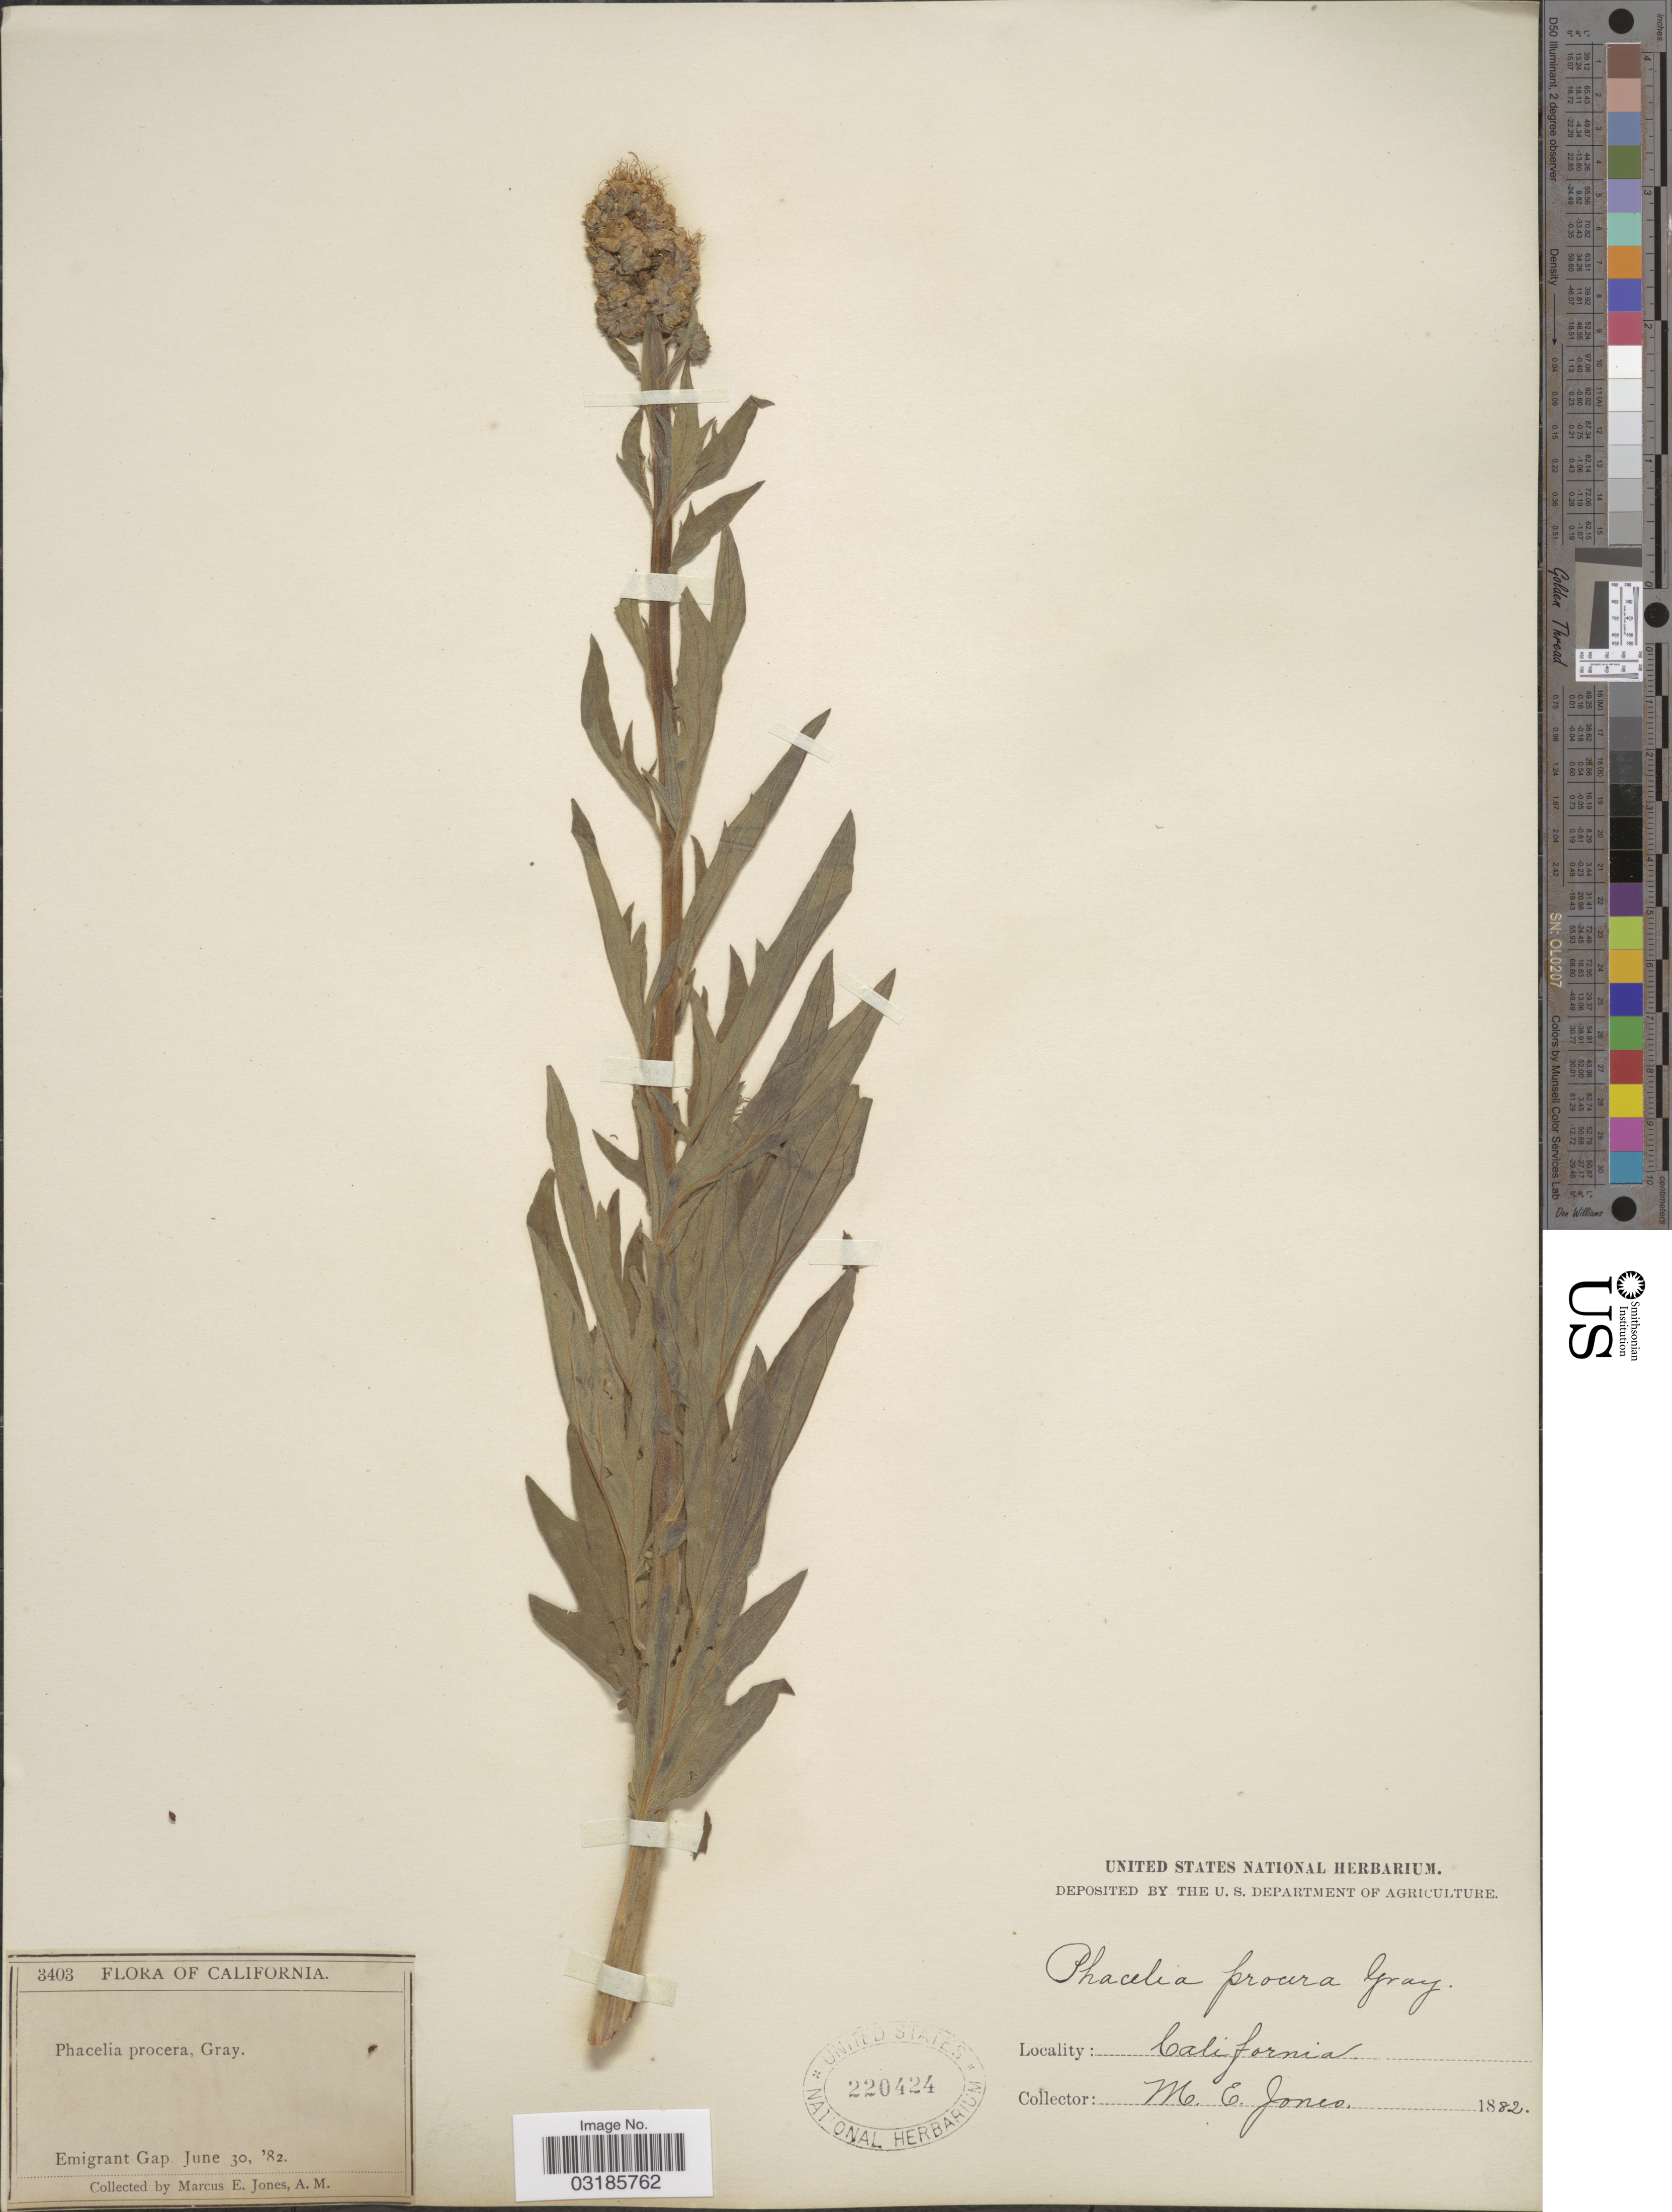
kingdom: Plantae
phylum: Tracheophyta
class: Magnoliopsida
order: Boraginales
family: Hydrophyllaceae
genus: Phacelia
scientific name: Phacelia procera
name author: A. Gray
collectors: M. E. Jones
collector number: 3403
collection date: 1882-06-30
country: United States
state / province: California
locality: Emigrant Gap.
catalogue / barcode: US 220424